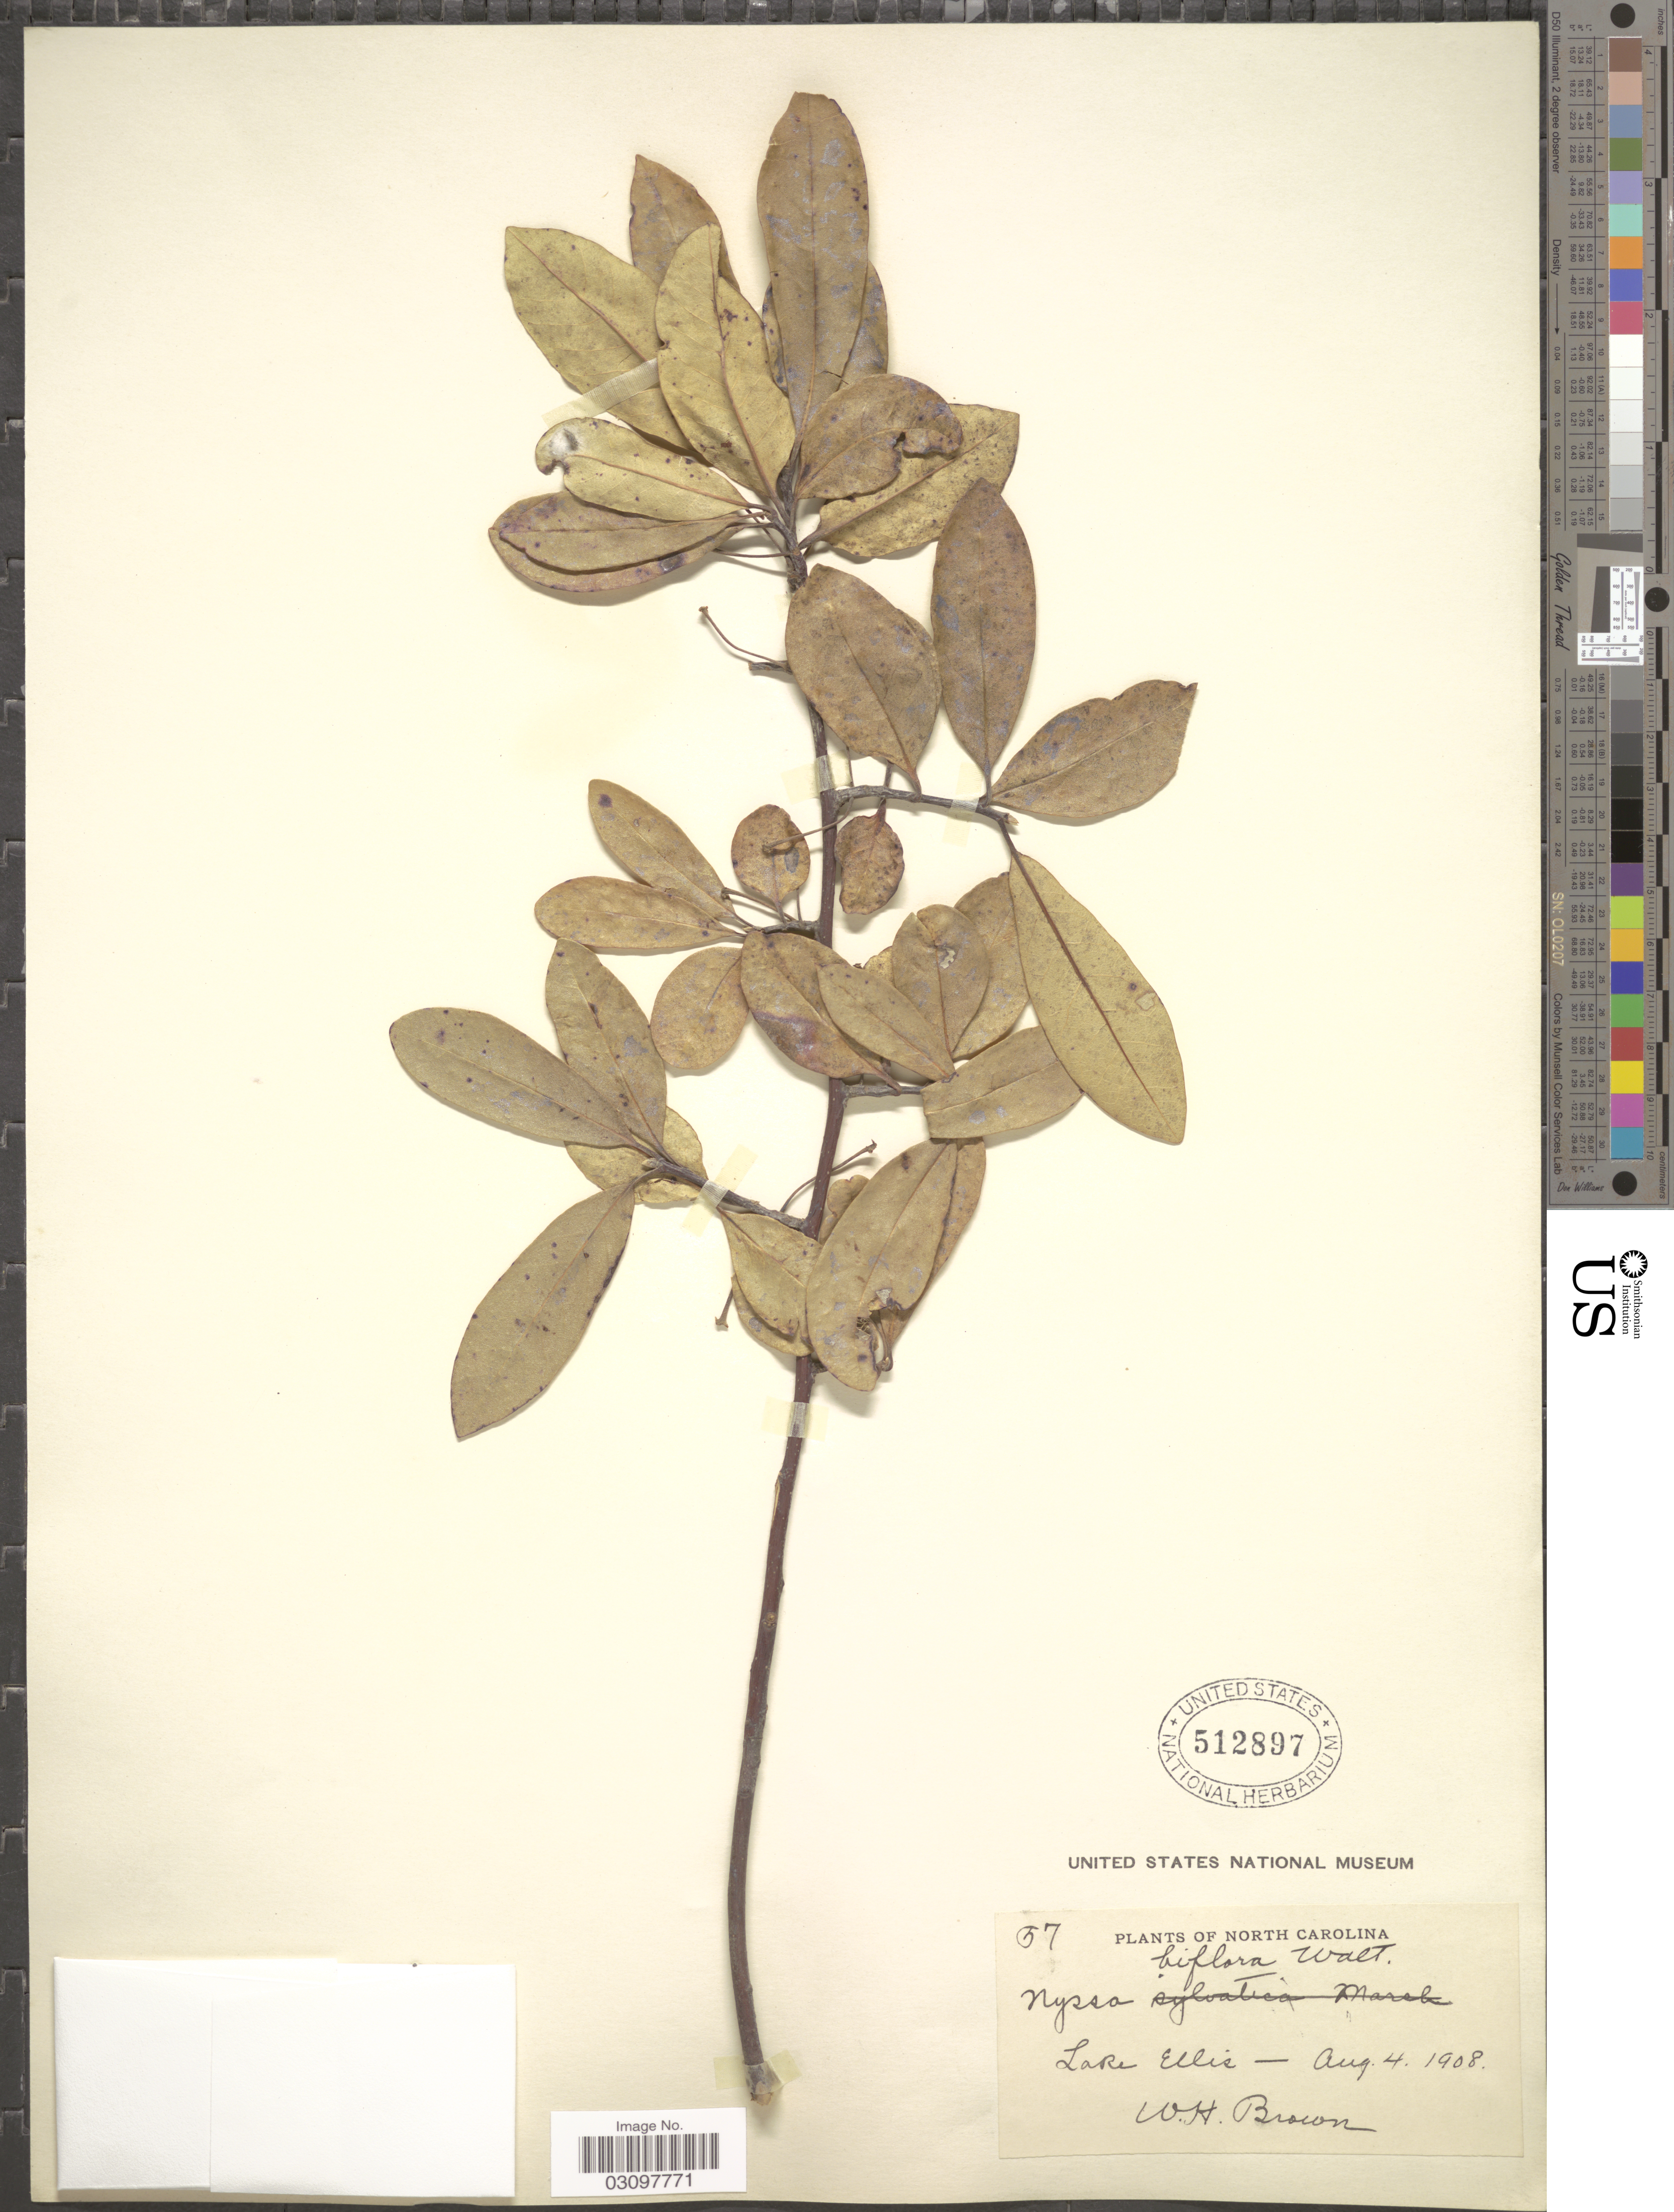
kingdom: Plantae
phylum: Tracheophyta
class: Magnoliopsida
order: Cornales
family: Nyssaceae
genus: Nyssa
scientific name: Nyssa biflora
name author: Walter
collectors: W. H. Brown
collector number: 57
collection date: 1908-08-04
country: United States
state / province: North Carolina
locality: Lake Ellis.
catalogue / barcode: US 512897